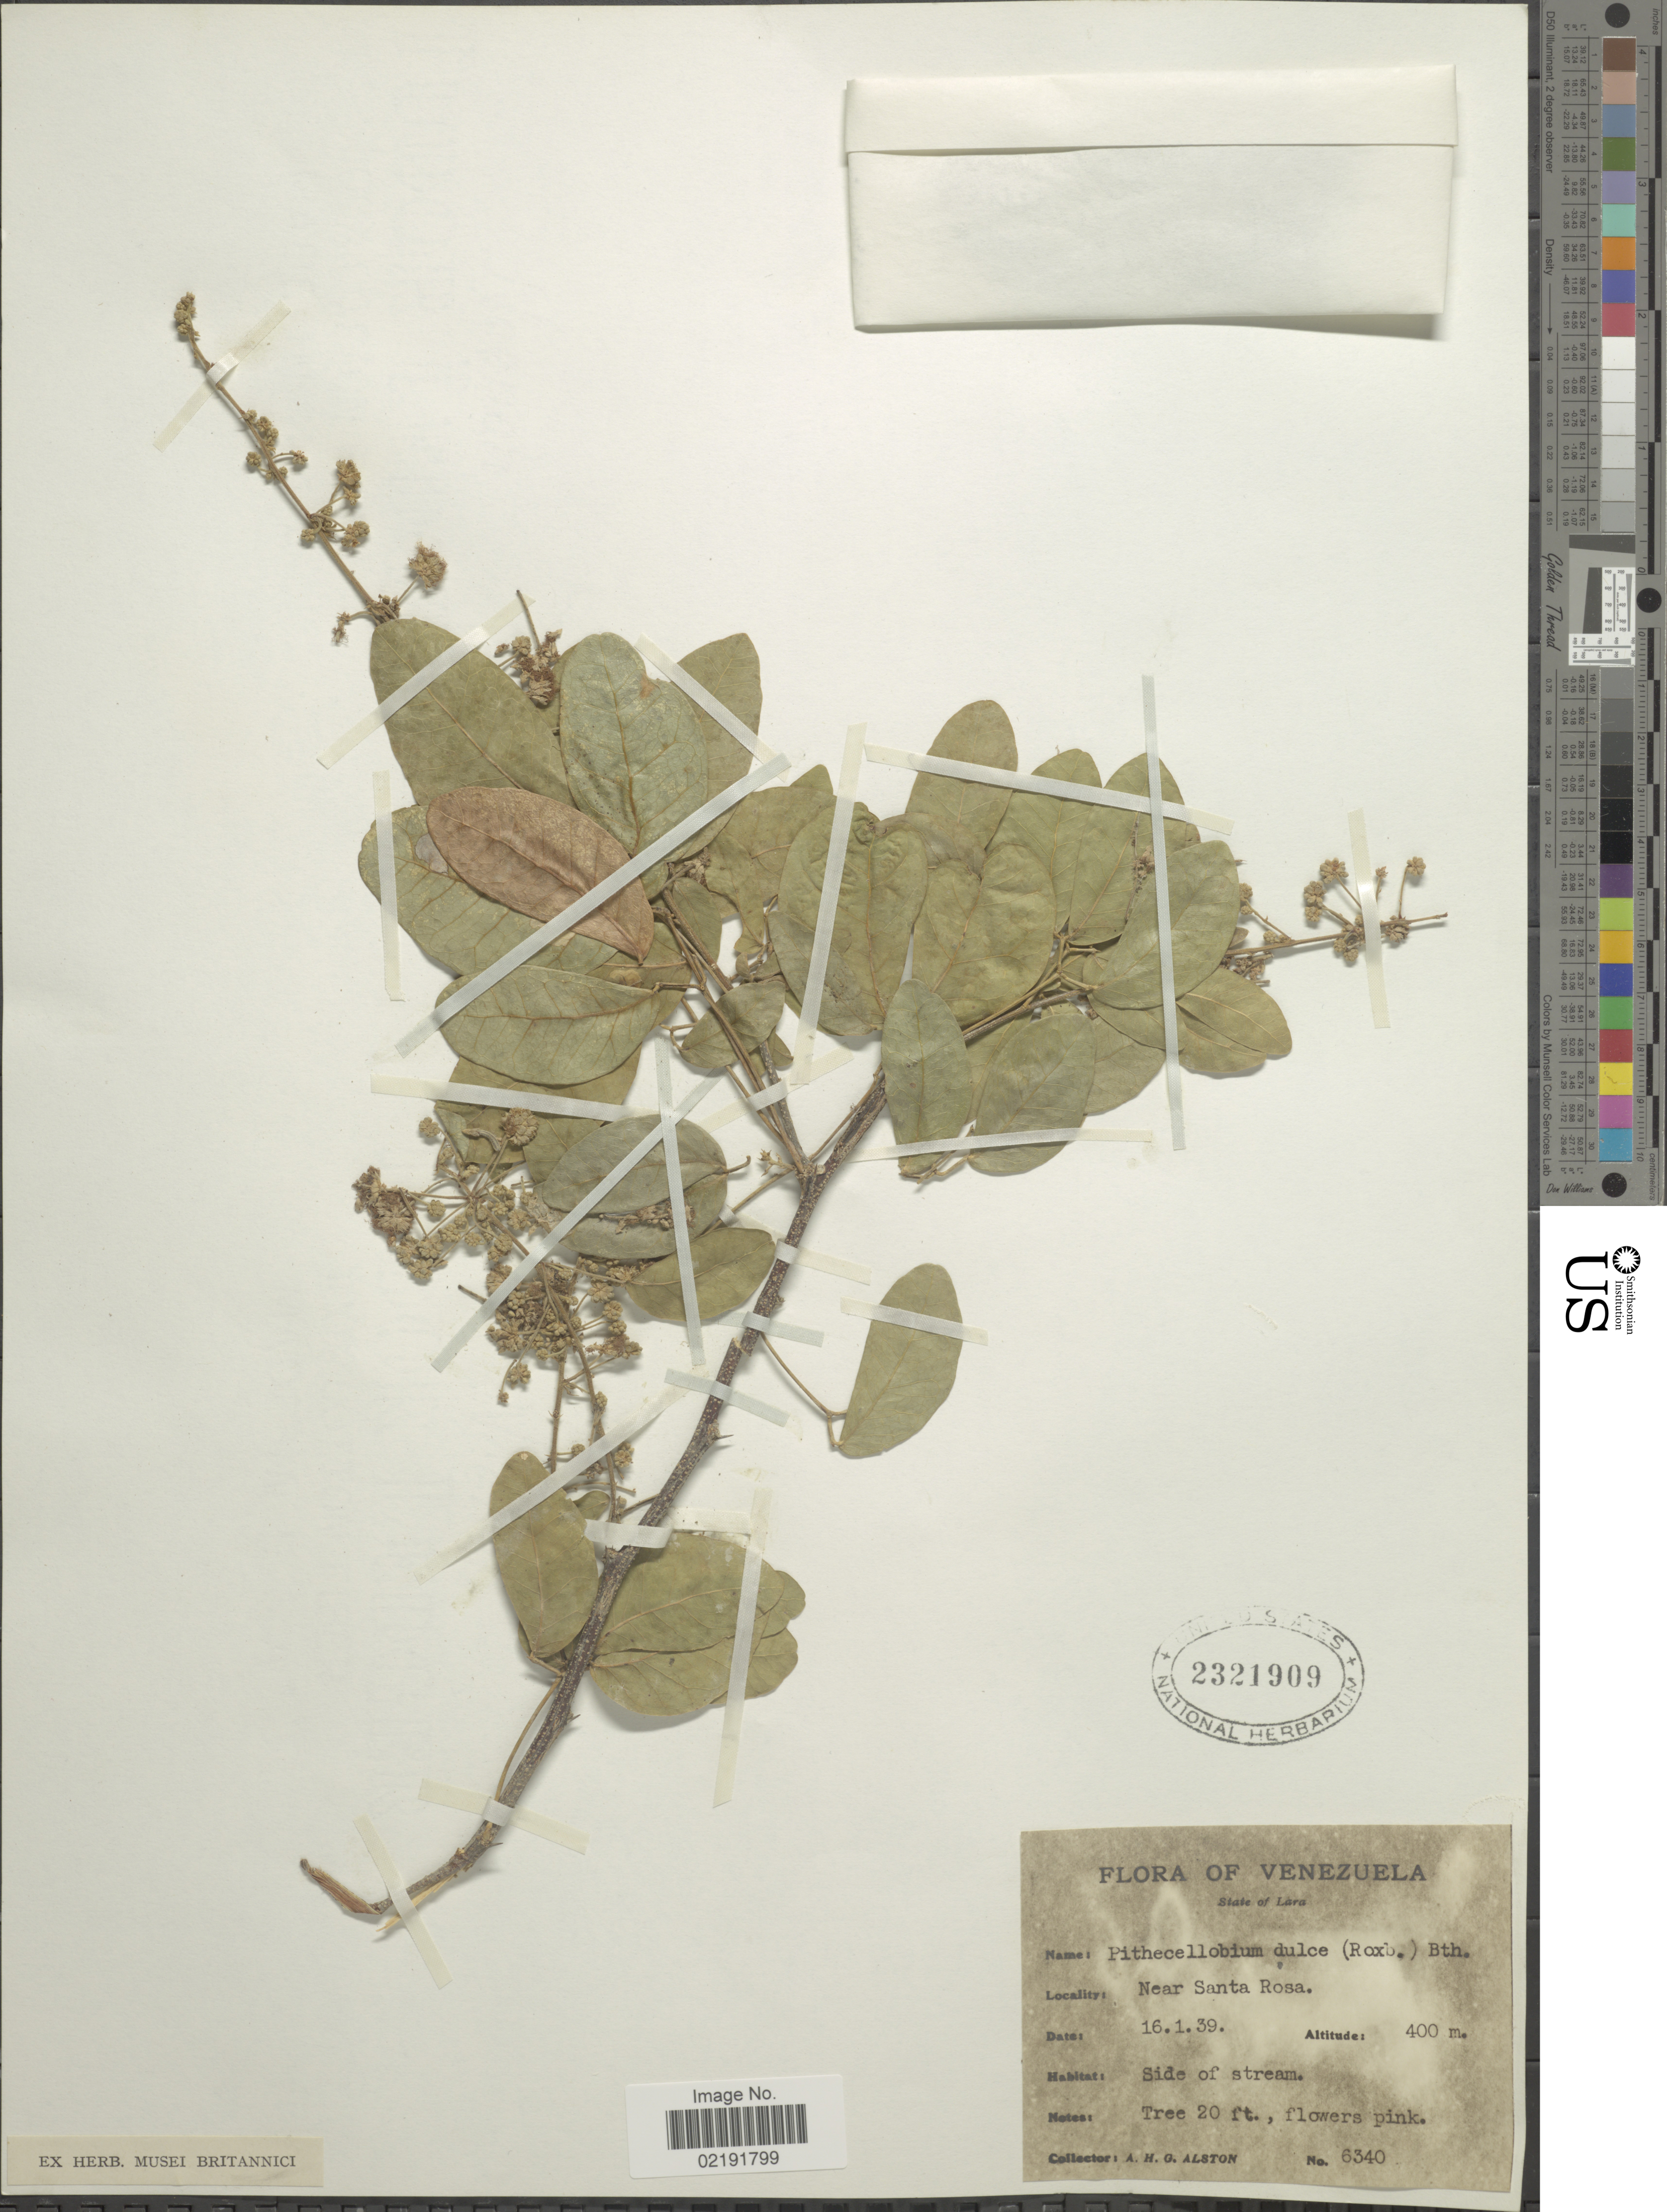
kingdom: Plantae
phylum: Tracheophyta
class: Magnoliopsida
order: Fabales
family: Fabaceae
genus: Pithecellobium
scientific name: Pithecellobium dulce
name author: (Roxb.) Benth.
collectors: A. H. Alston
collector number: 6340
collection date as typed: Transcribed d/m/y: 16/1/39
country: Venezuela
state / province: Lara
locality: State of Lara. Near Santa Rosa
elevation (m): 400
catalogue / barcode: US 2321909